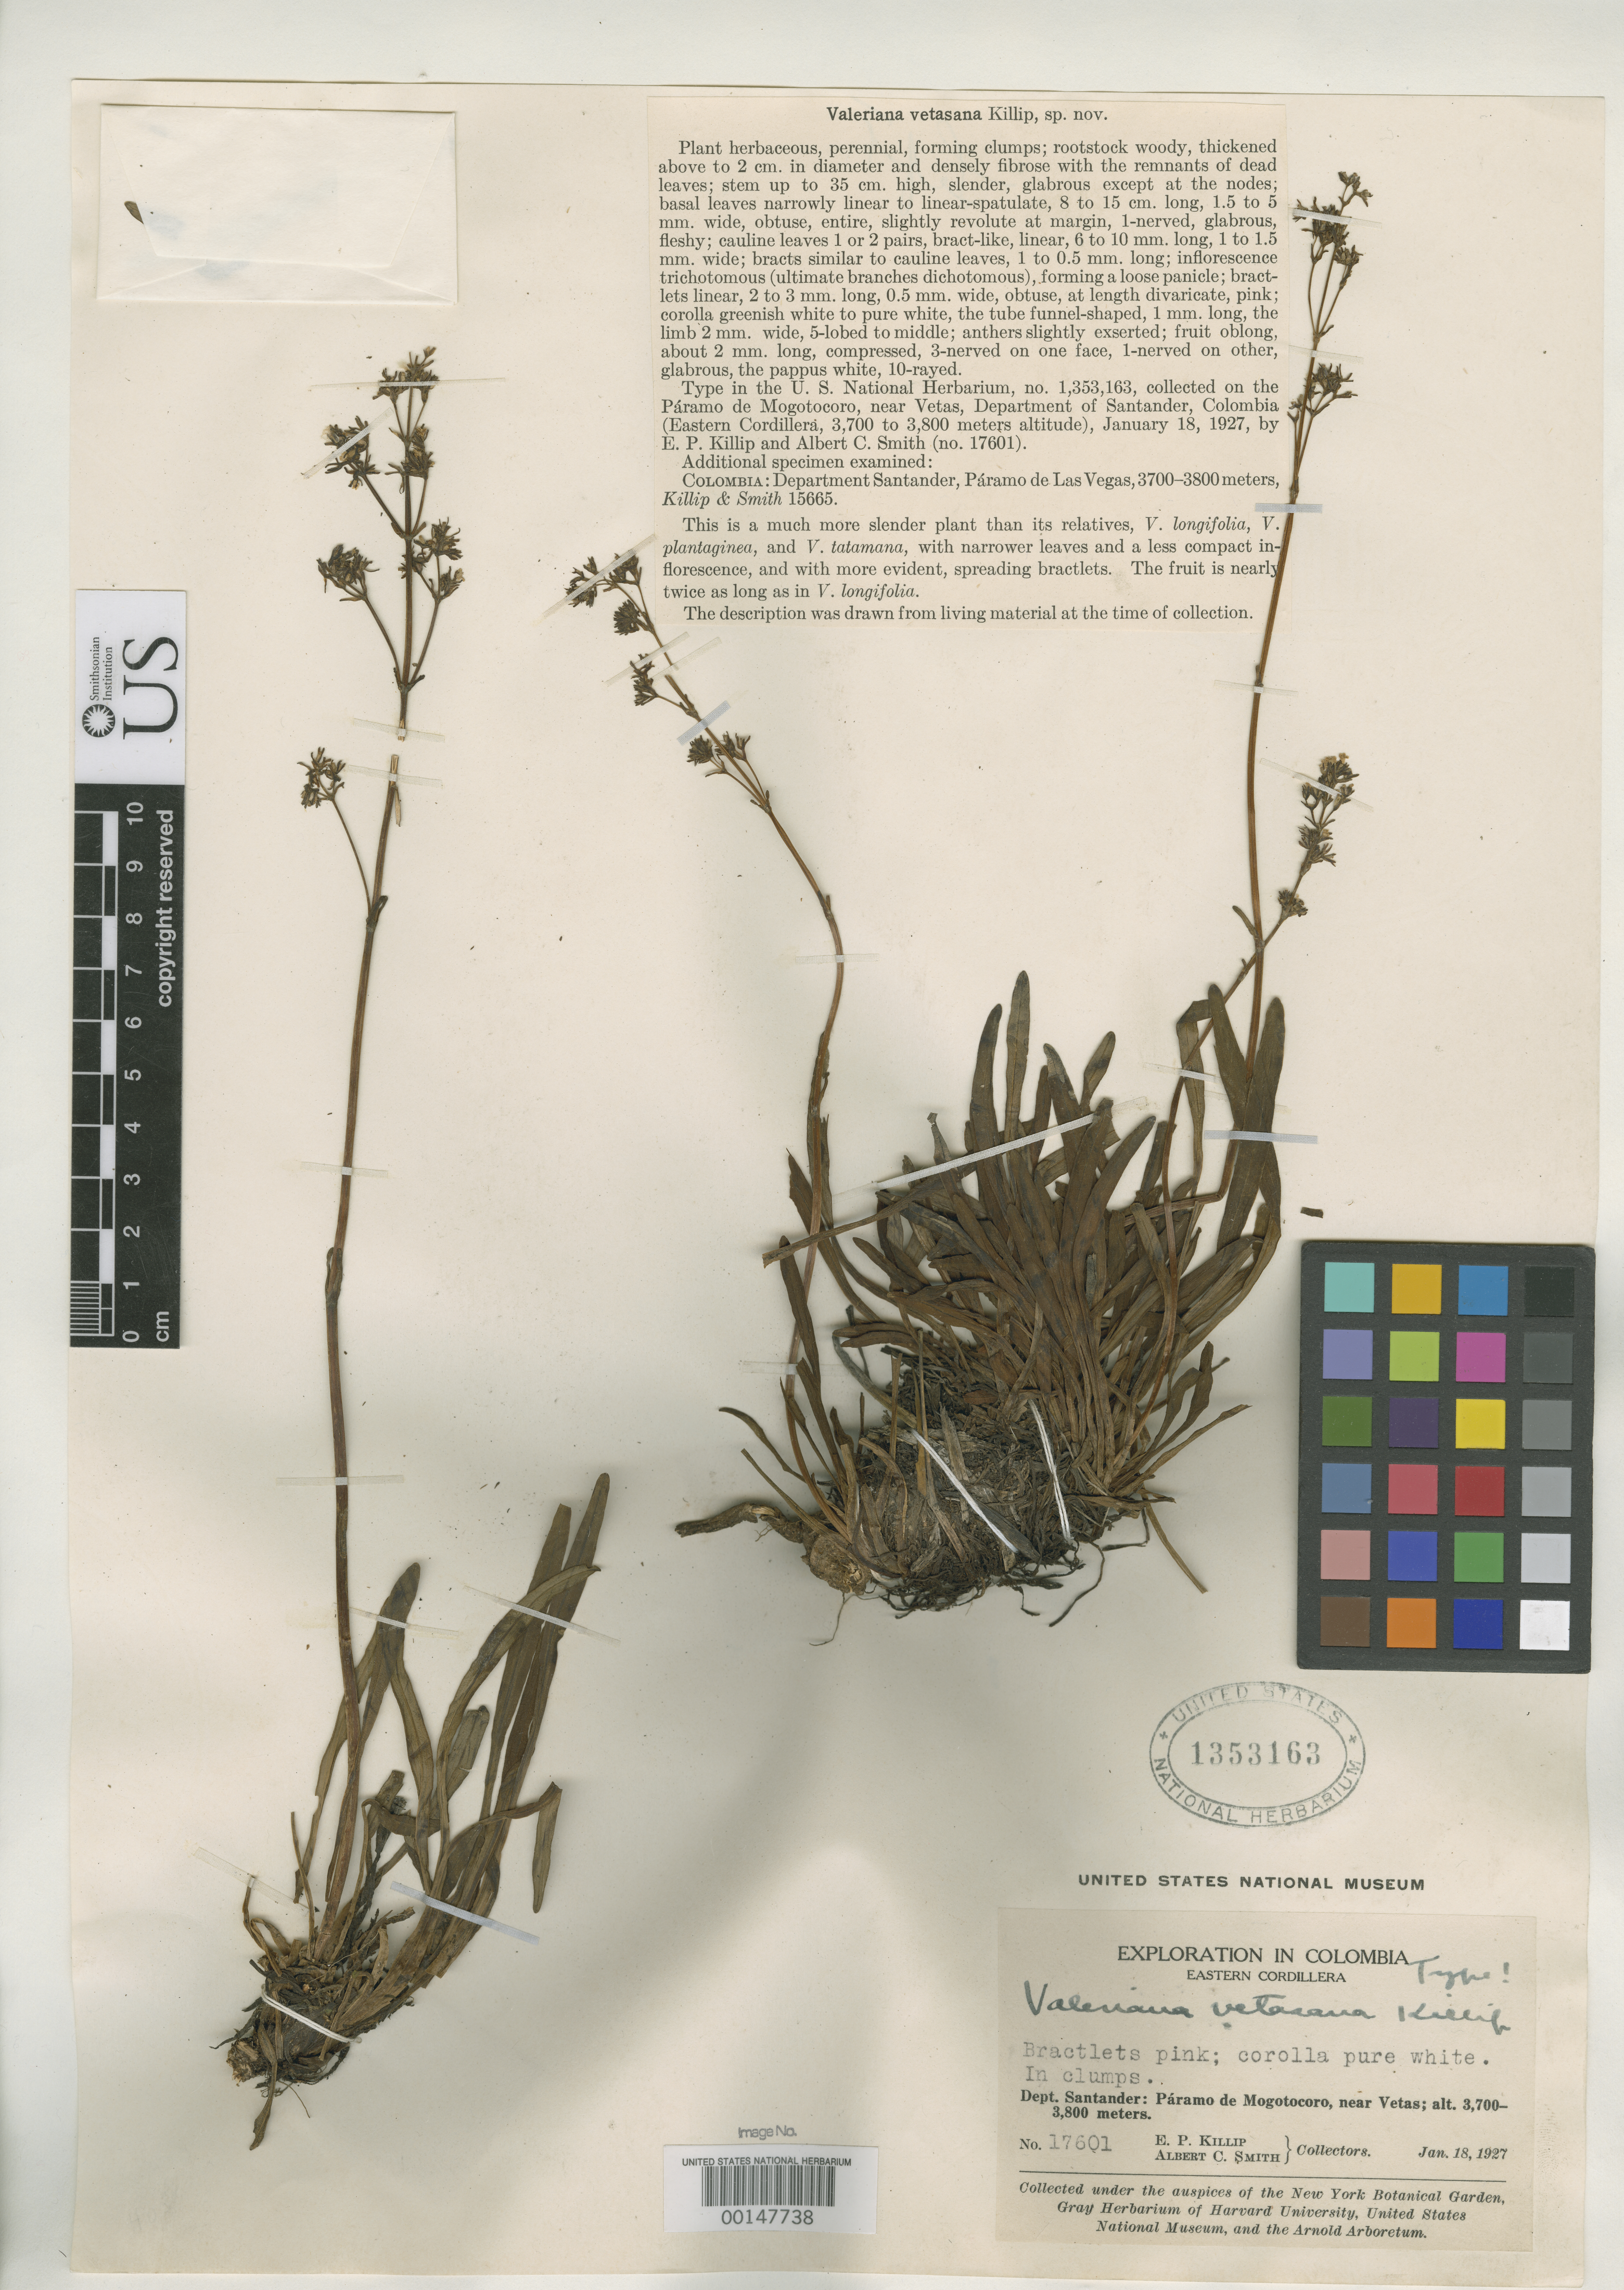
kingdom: Plantae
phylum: Tracheophyta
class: Magnoliopsida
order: Dipsacales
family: Caprifoliaceae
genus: Valeriana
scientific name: Valeriana vetasana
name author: Killip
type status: Holotype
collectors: E. P. Killip & A. C. Smith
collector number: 17601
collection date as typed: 18 Jan 1927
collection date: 1927-01-18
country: Colombia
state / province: Santander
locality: Eastern Cordillera, Paramo Demogotocoro, near Vetas.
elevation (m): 3700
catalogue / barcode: US 1353163